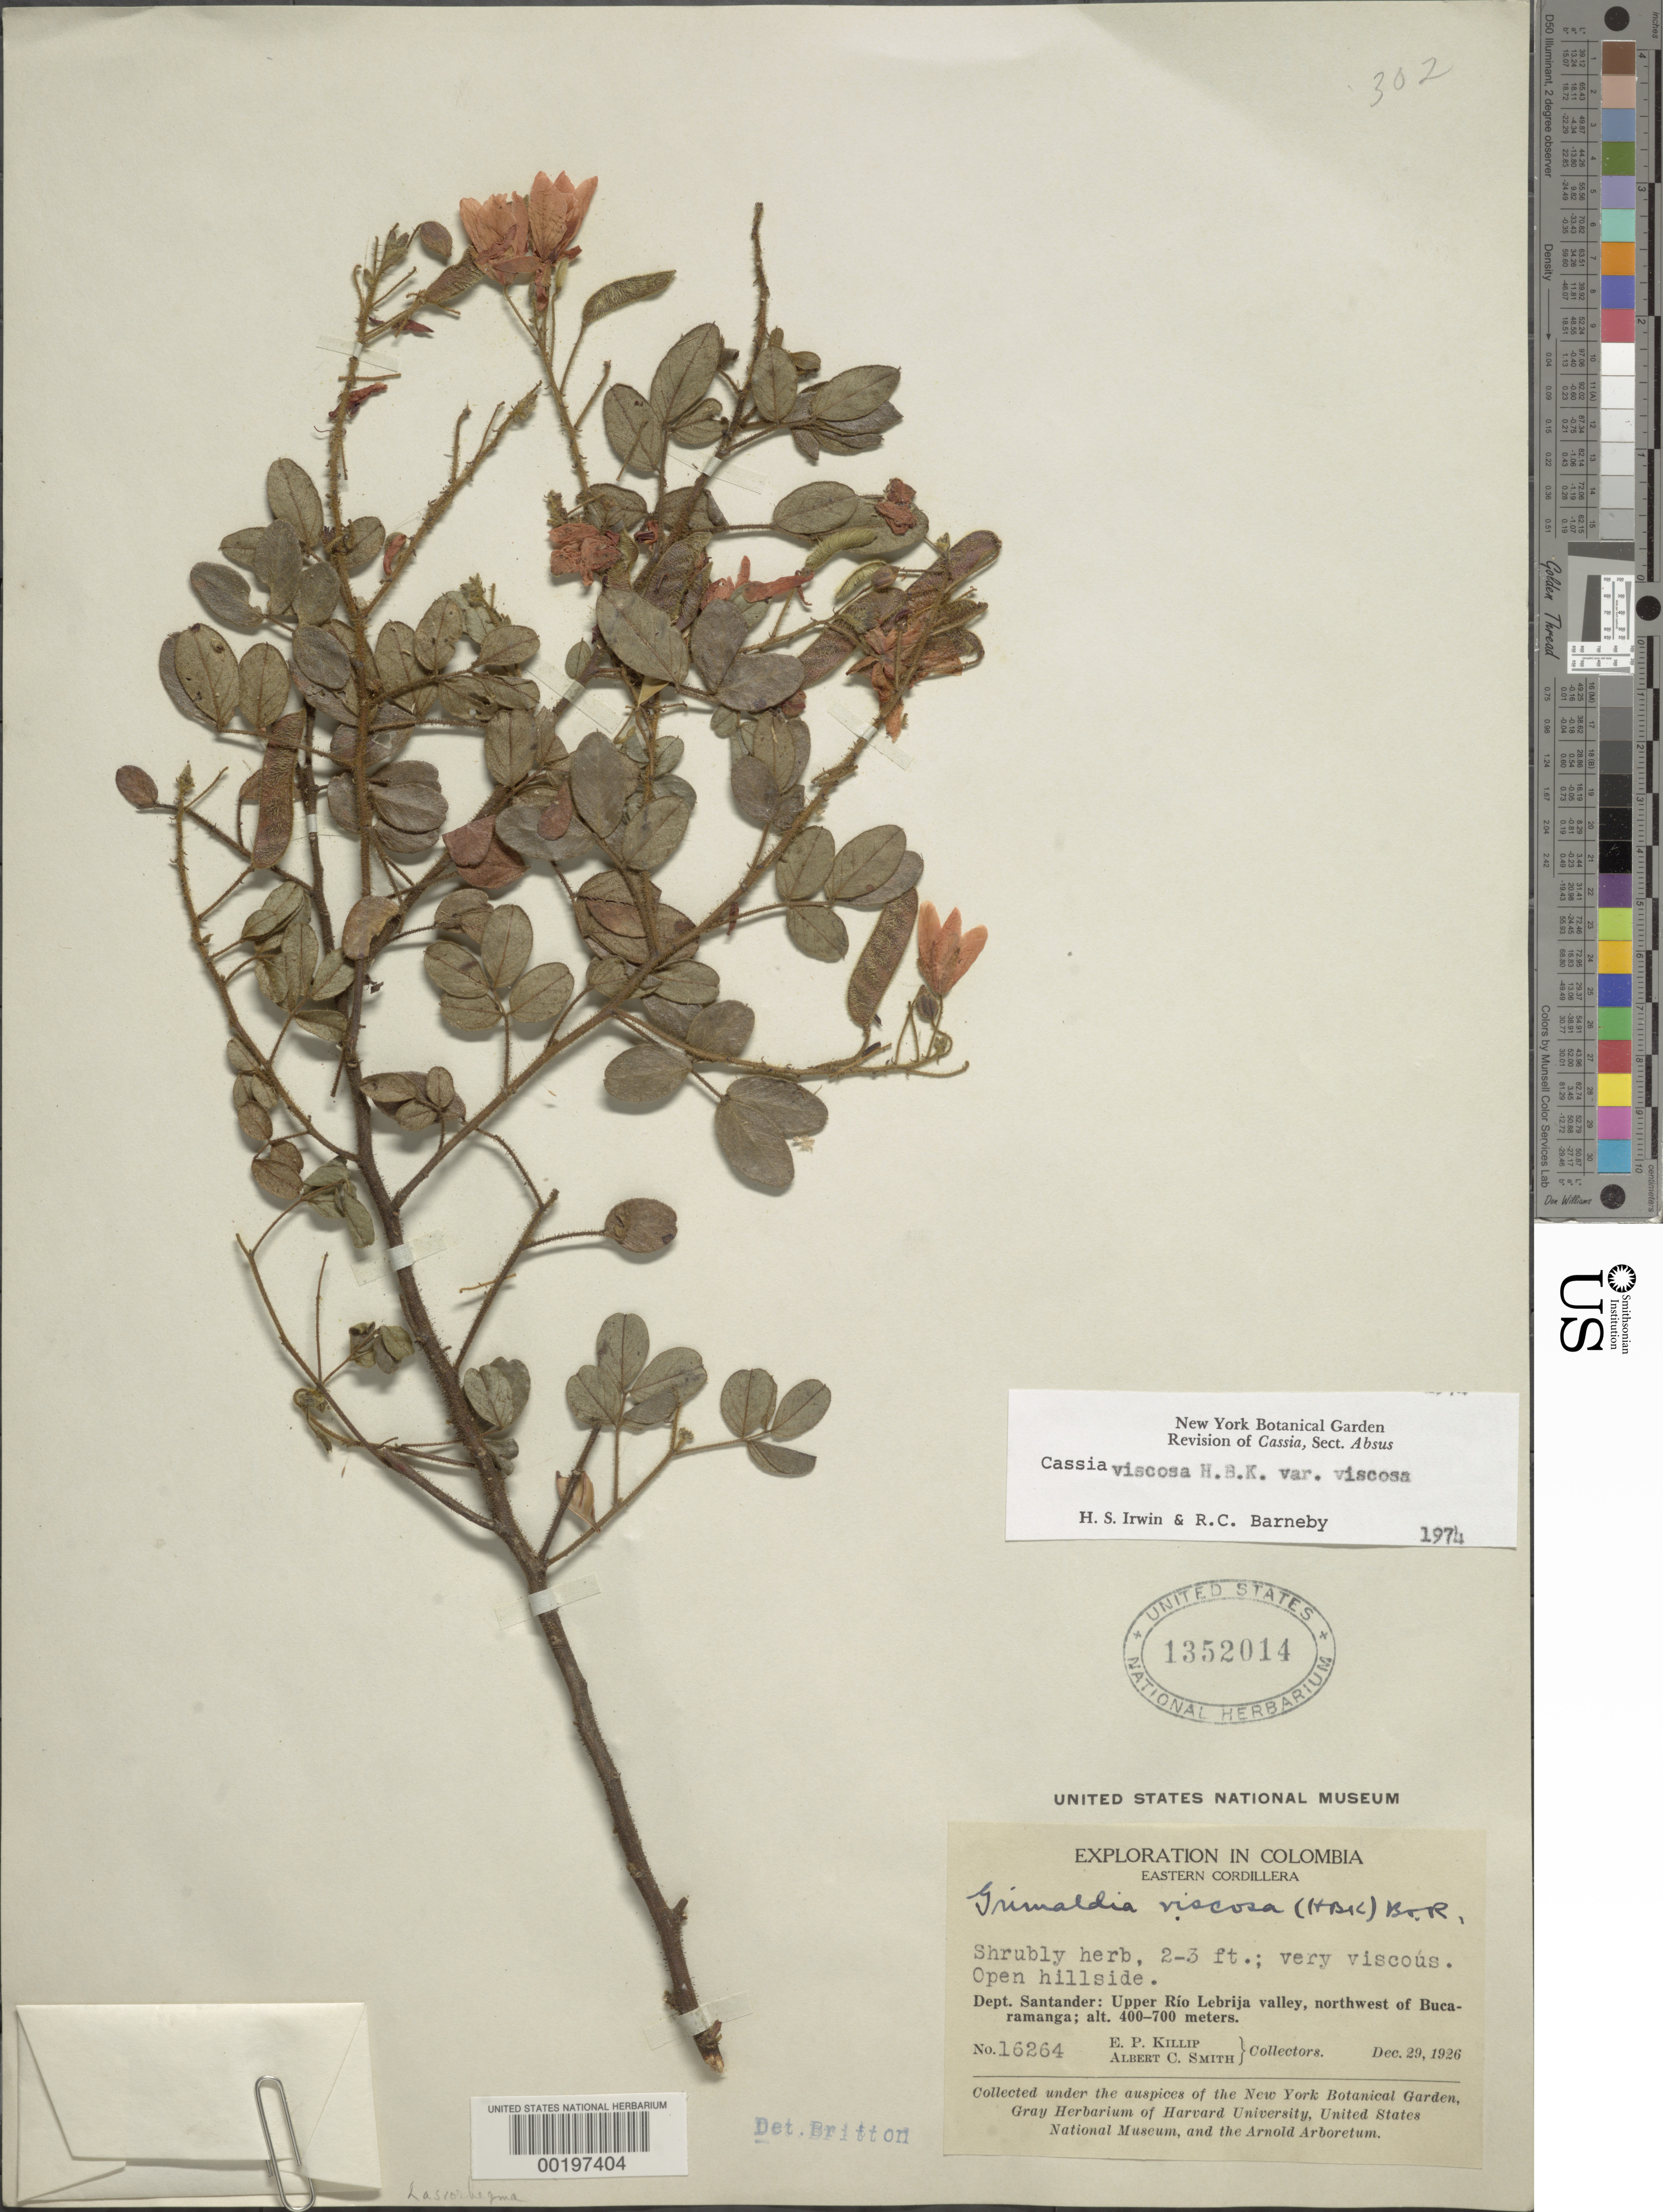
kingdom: Plantae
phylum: Tracheophyta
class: Magnoliopsida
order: Fabales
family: Fabaceae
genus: Chamaecrista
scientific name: Chamaecrista viscosa var. viscosa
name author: (Kunth) H.S. Irwin & Barneby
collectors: E. P. Killip & A. C. Smith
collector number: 16264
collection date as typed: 29 Dec 1926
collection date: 1926-12-29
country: Colombia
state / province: Santander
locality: Upper Rio Lebrija Valley, NW of Bucaramanga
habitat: Open hillside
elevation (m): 400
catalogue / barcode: US 1352014